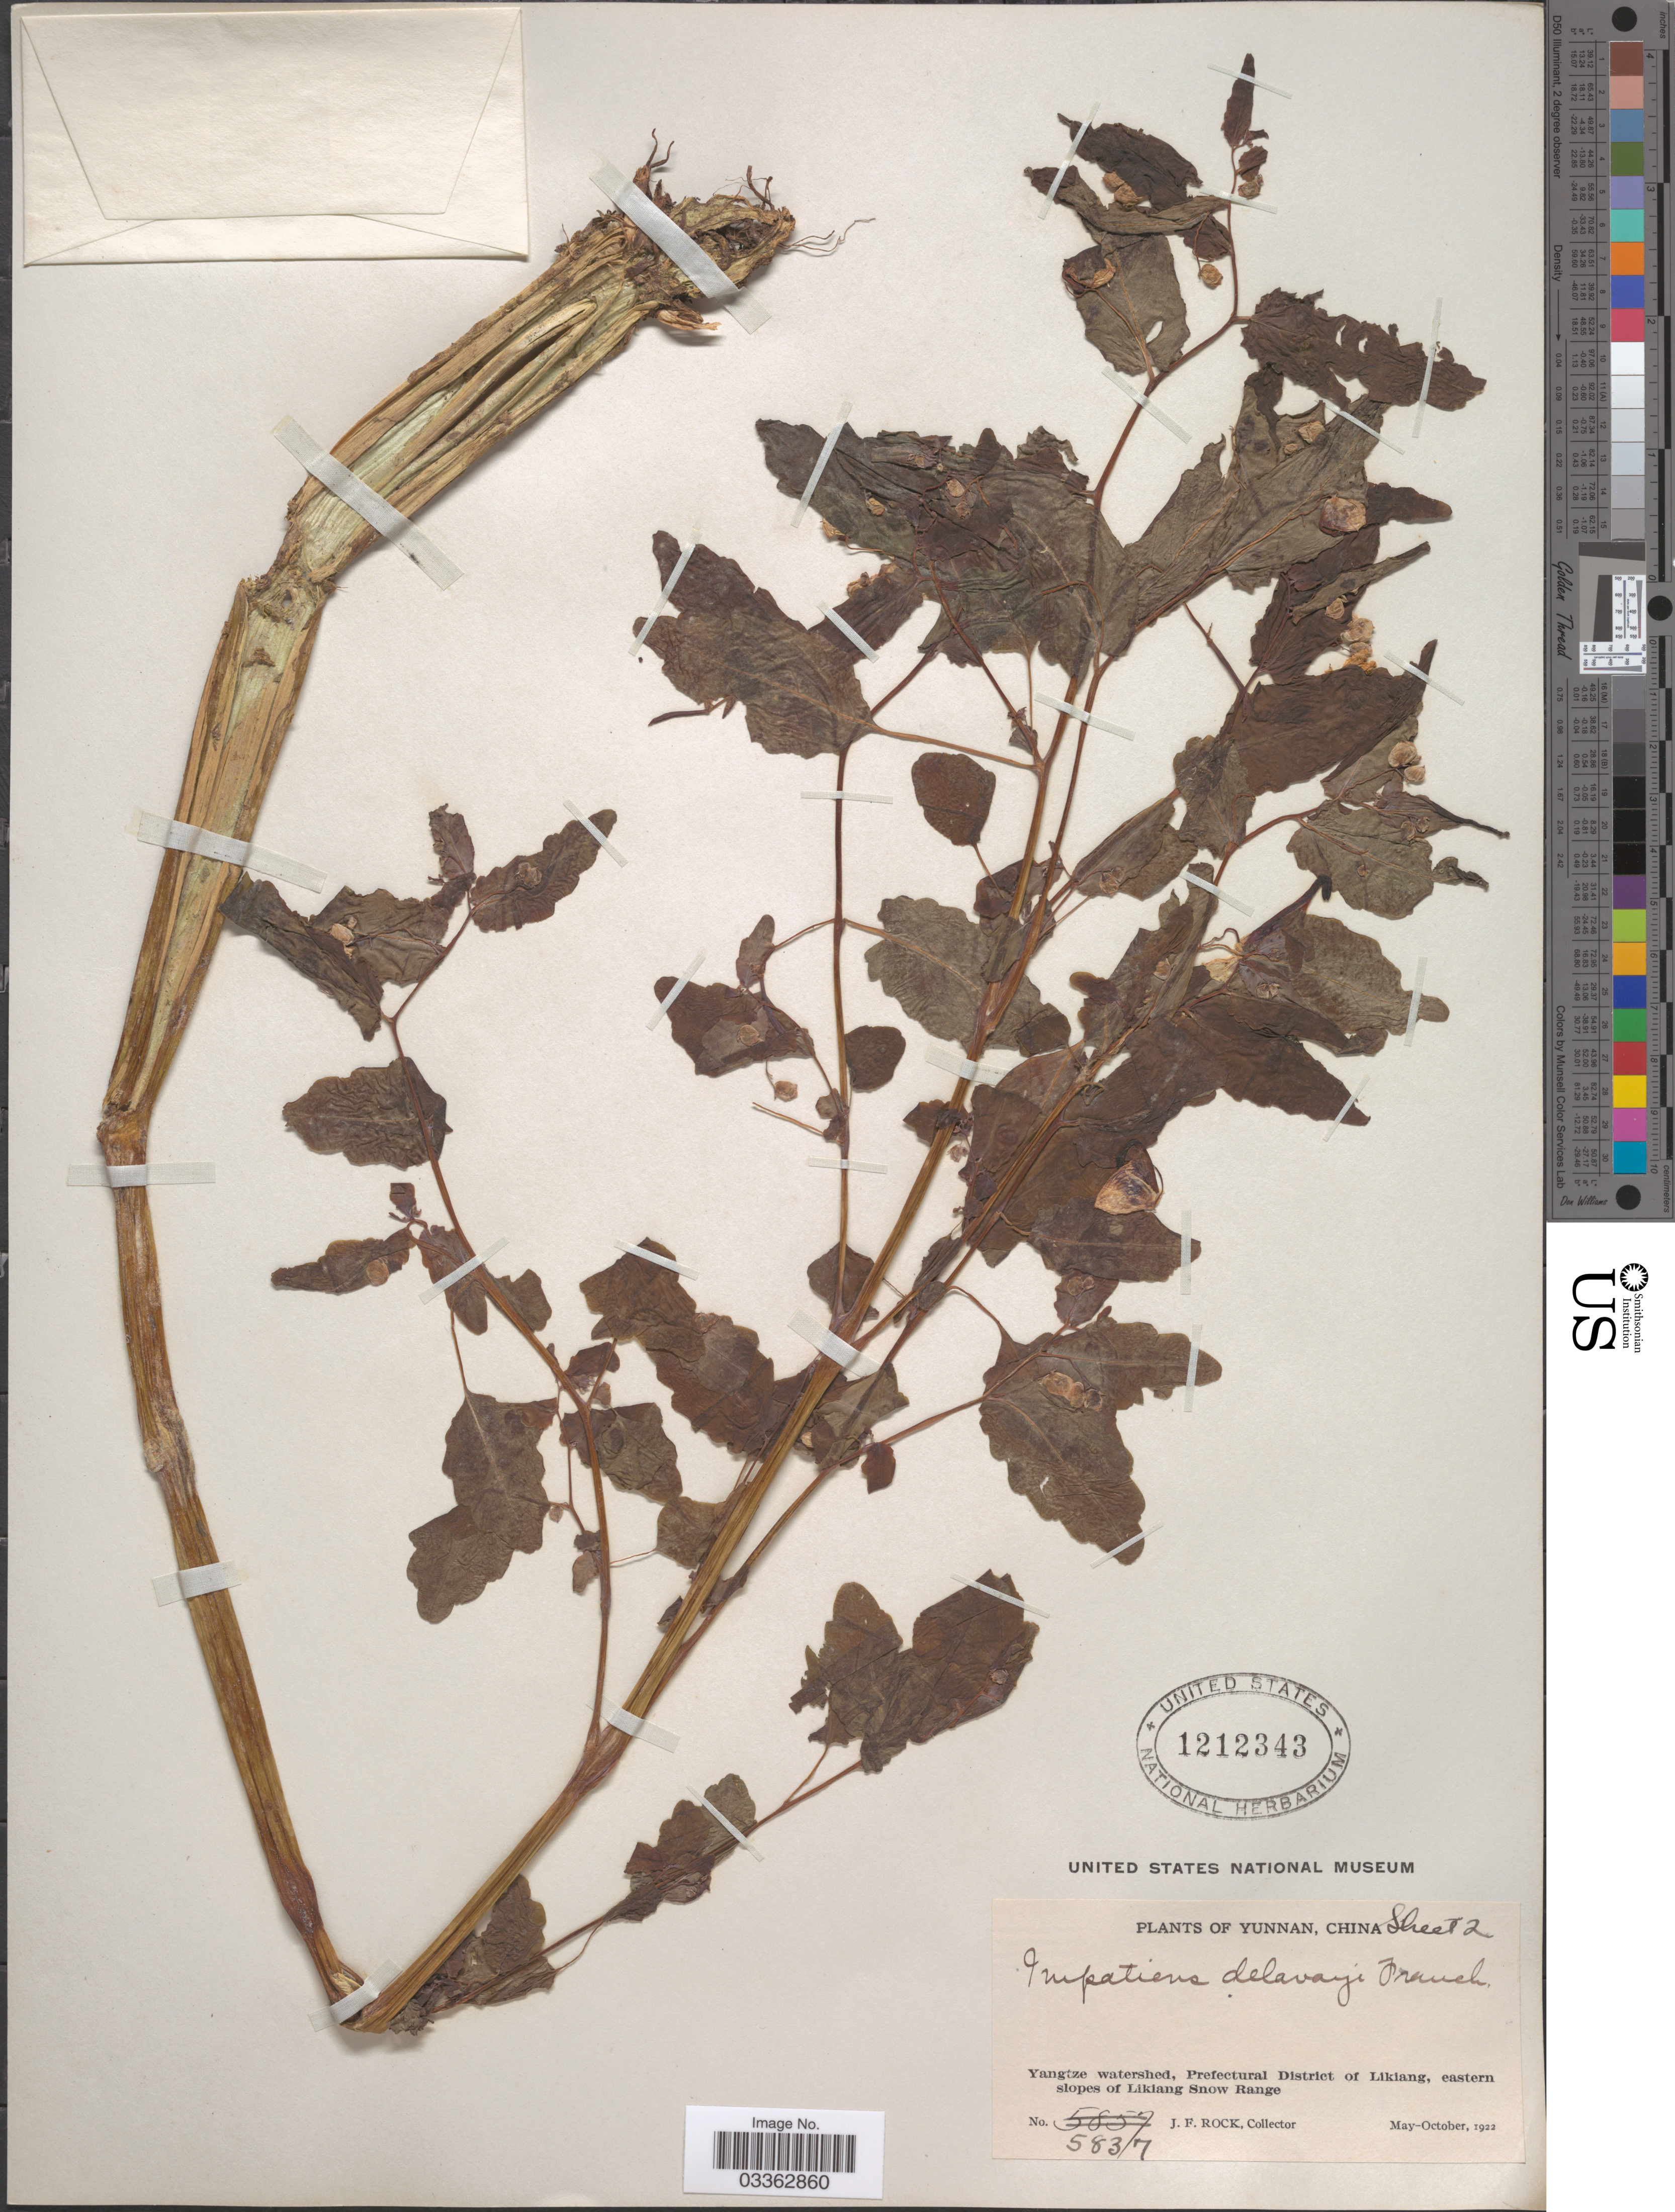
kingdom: Plantae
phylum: Tracheophyta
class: Magnoliopsida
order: Ericales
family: Balsaminaceae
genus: Impatiens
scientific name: Impatiens delavayi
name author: Franch.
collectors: J. Rock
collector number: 5837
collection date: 1922-05/1922-10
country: China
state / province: Yunnan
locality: Yangtze watershed, Prefectural District of Likiang, eastern slopes of Likiang Snow Range.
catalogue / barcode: US 1212343